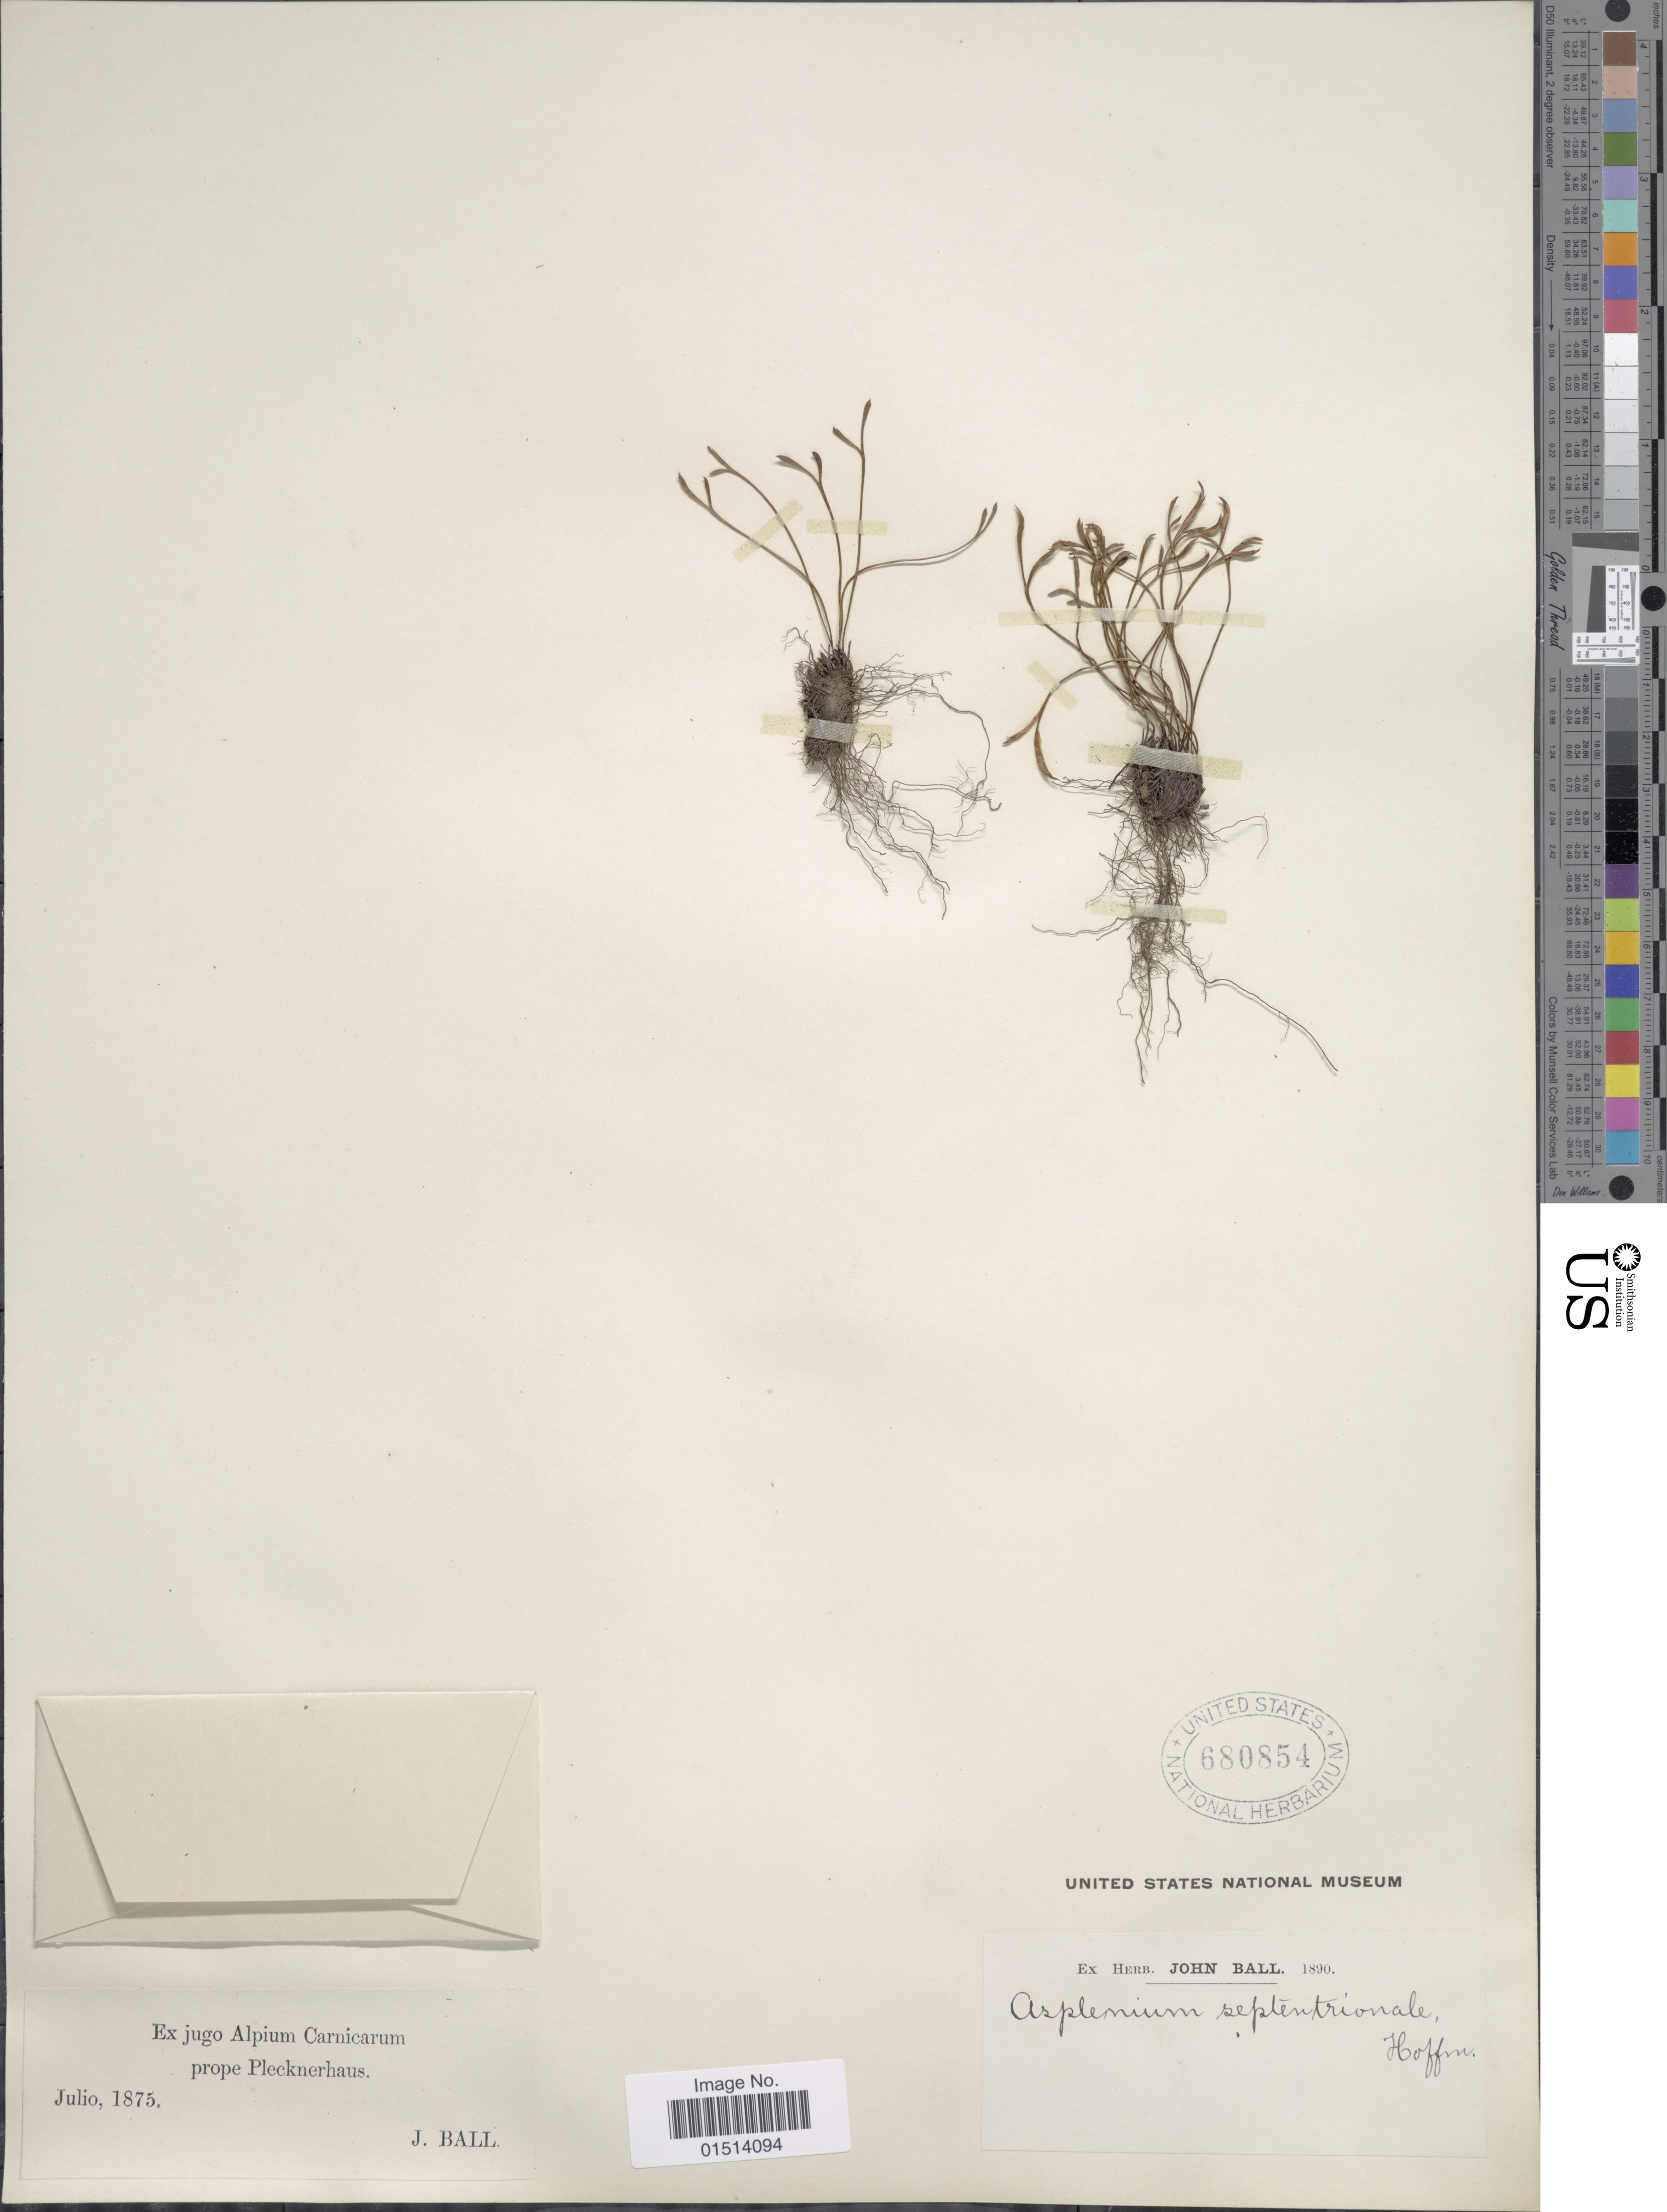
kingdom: Plantae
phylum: Tracheophyta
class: Polypodiopsida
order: Polypodiales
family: Aspleniaceae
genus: Asplenium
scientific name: Asplenium septentrionale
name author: (L.) Hoffm.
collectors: J. Ball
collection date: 1875-07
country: Austria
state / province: Karnten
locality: Ex jugo Alpium Carnicarum, prope Plecknerhaus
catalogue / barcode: US 680854